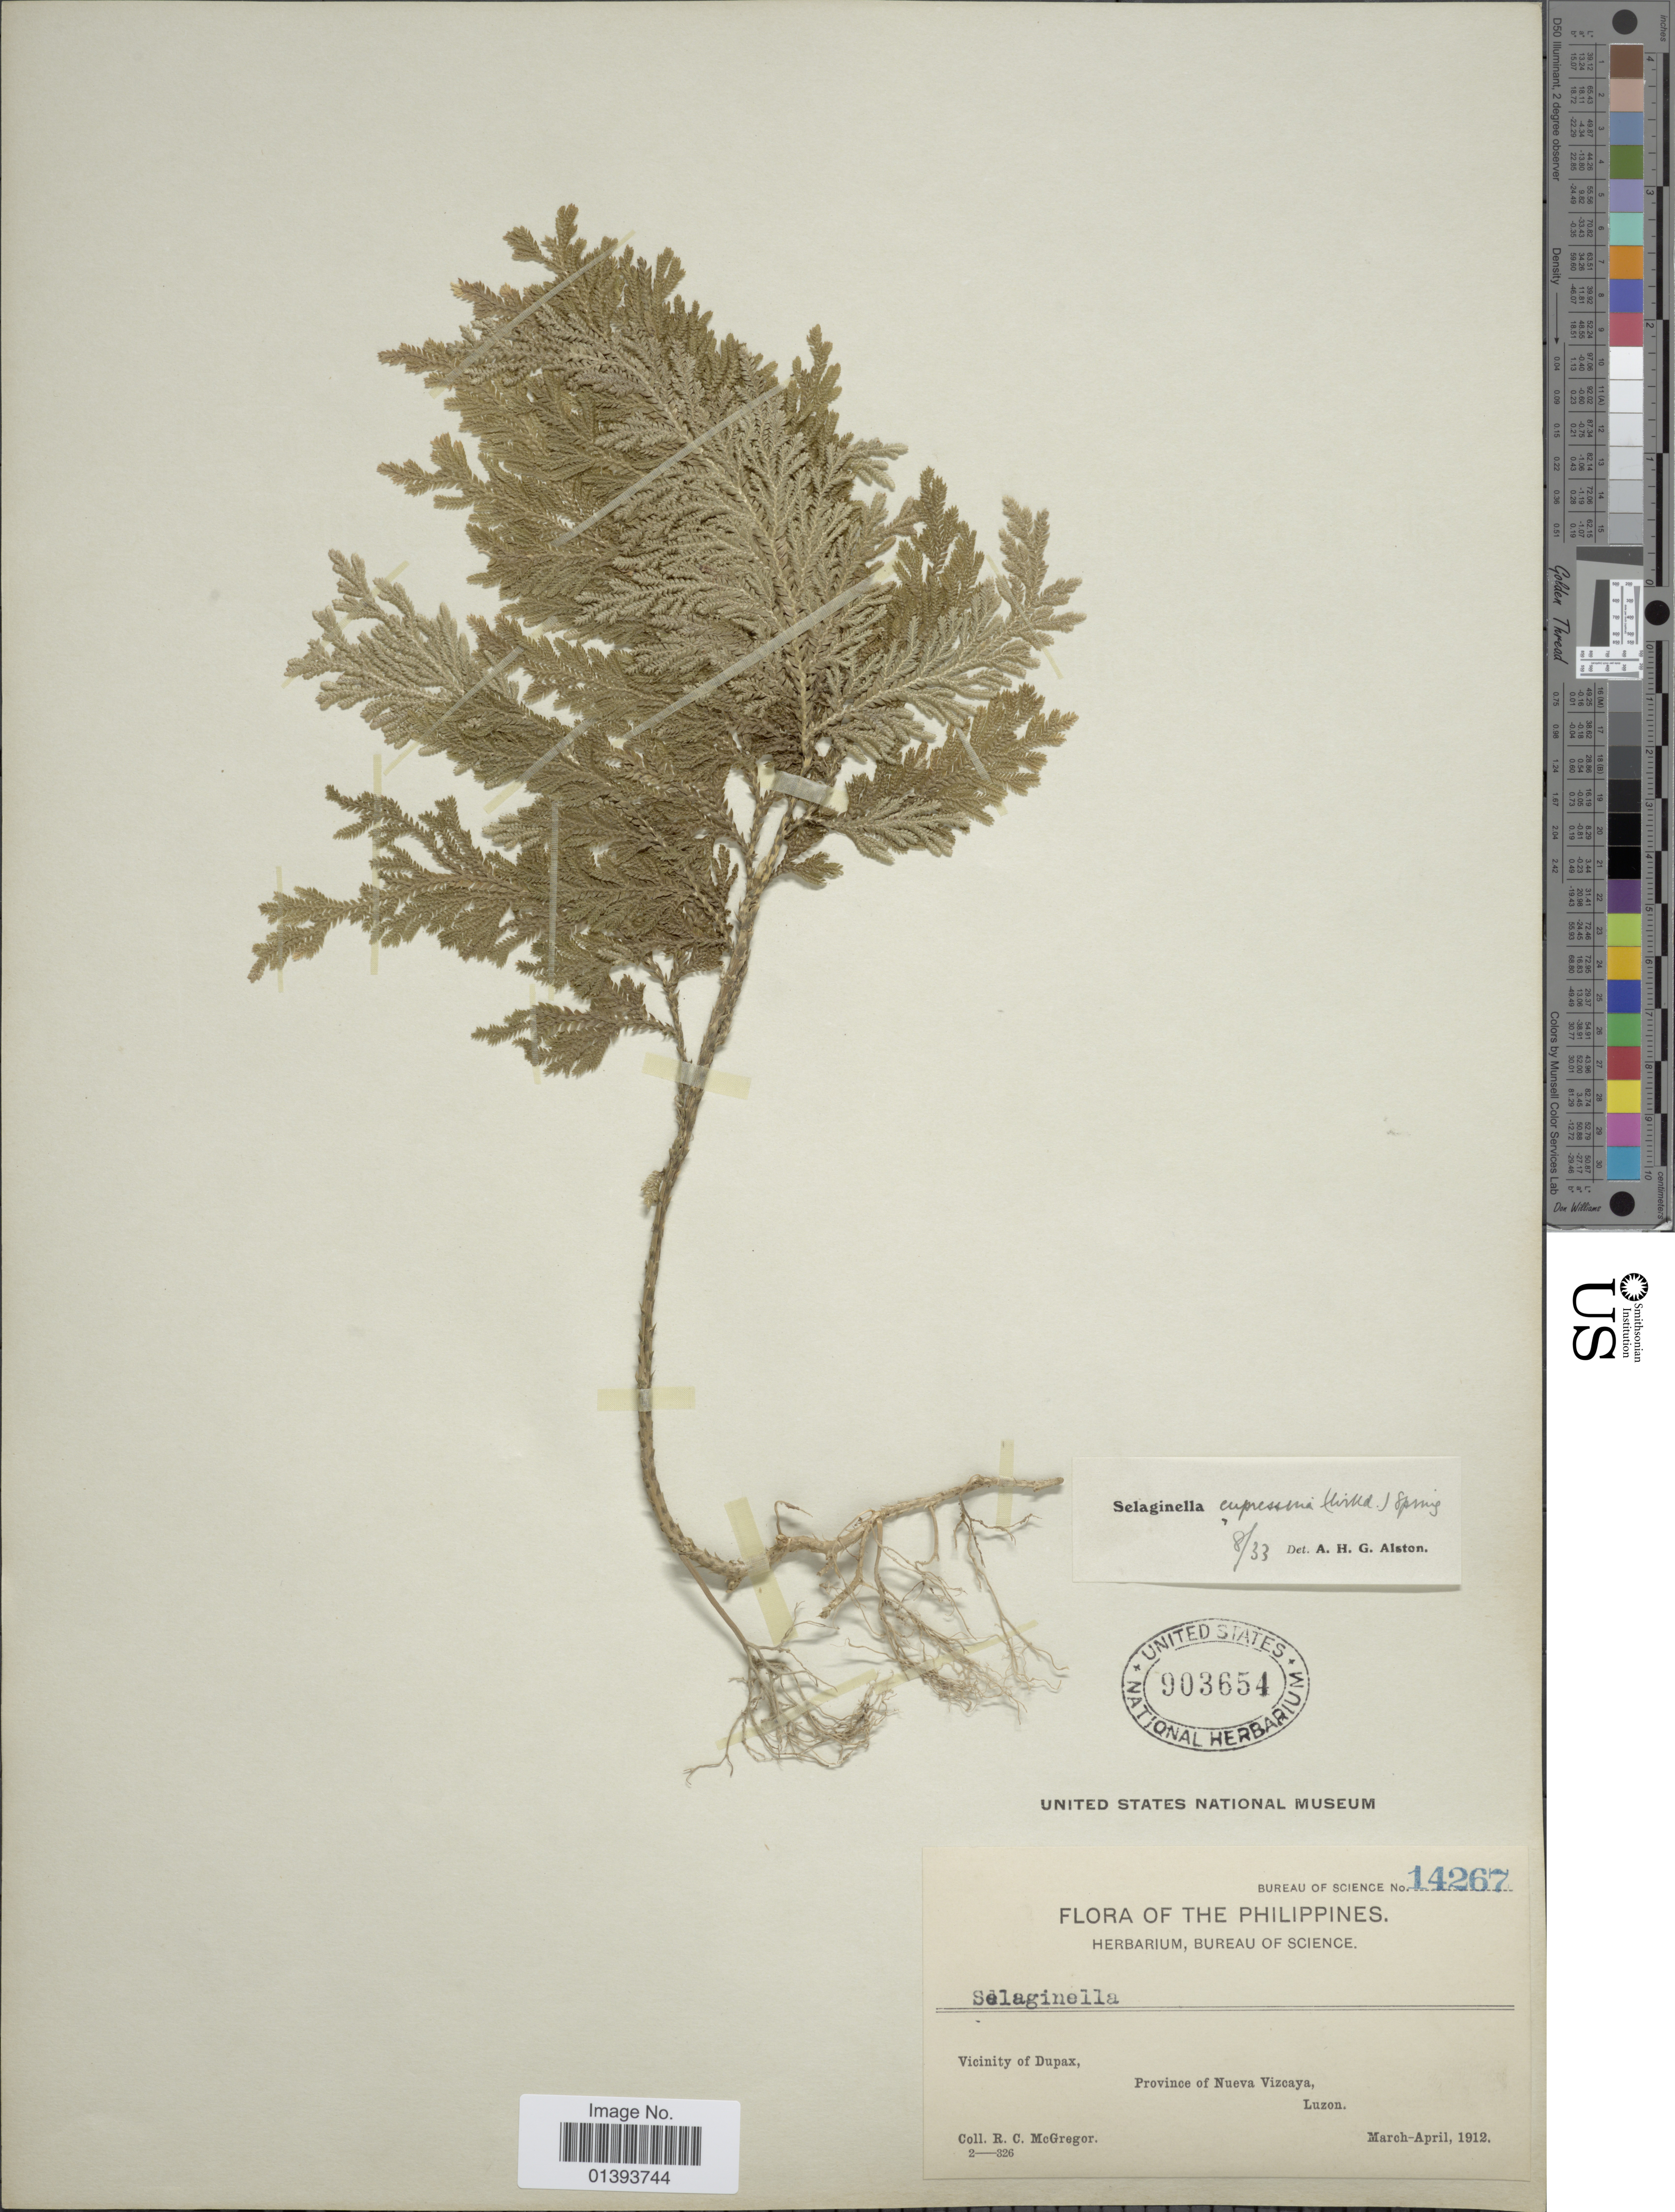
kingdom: Plantae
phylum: Tracheophyta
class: Lycopodiopsida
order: Selaginellales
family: Selaginellaceae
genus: Selaginella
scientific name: Selaginella cupressina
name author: (Willd.) Spring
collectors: R. C. McGregor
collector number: Bureau of Science 14267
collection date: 1912-03/1912-04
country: Philippines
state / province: Central Luzon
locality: Province of Nueva Vizcaya, Luzon, Vicinity of Dupax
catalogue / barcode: US 903654